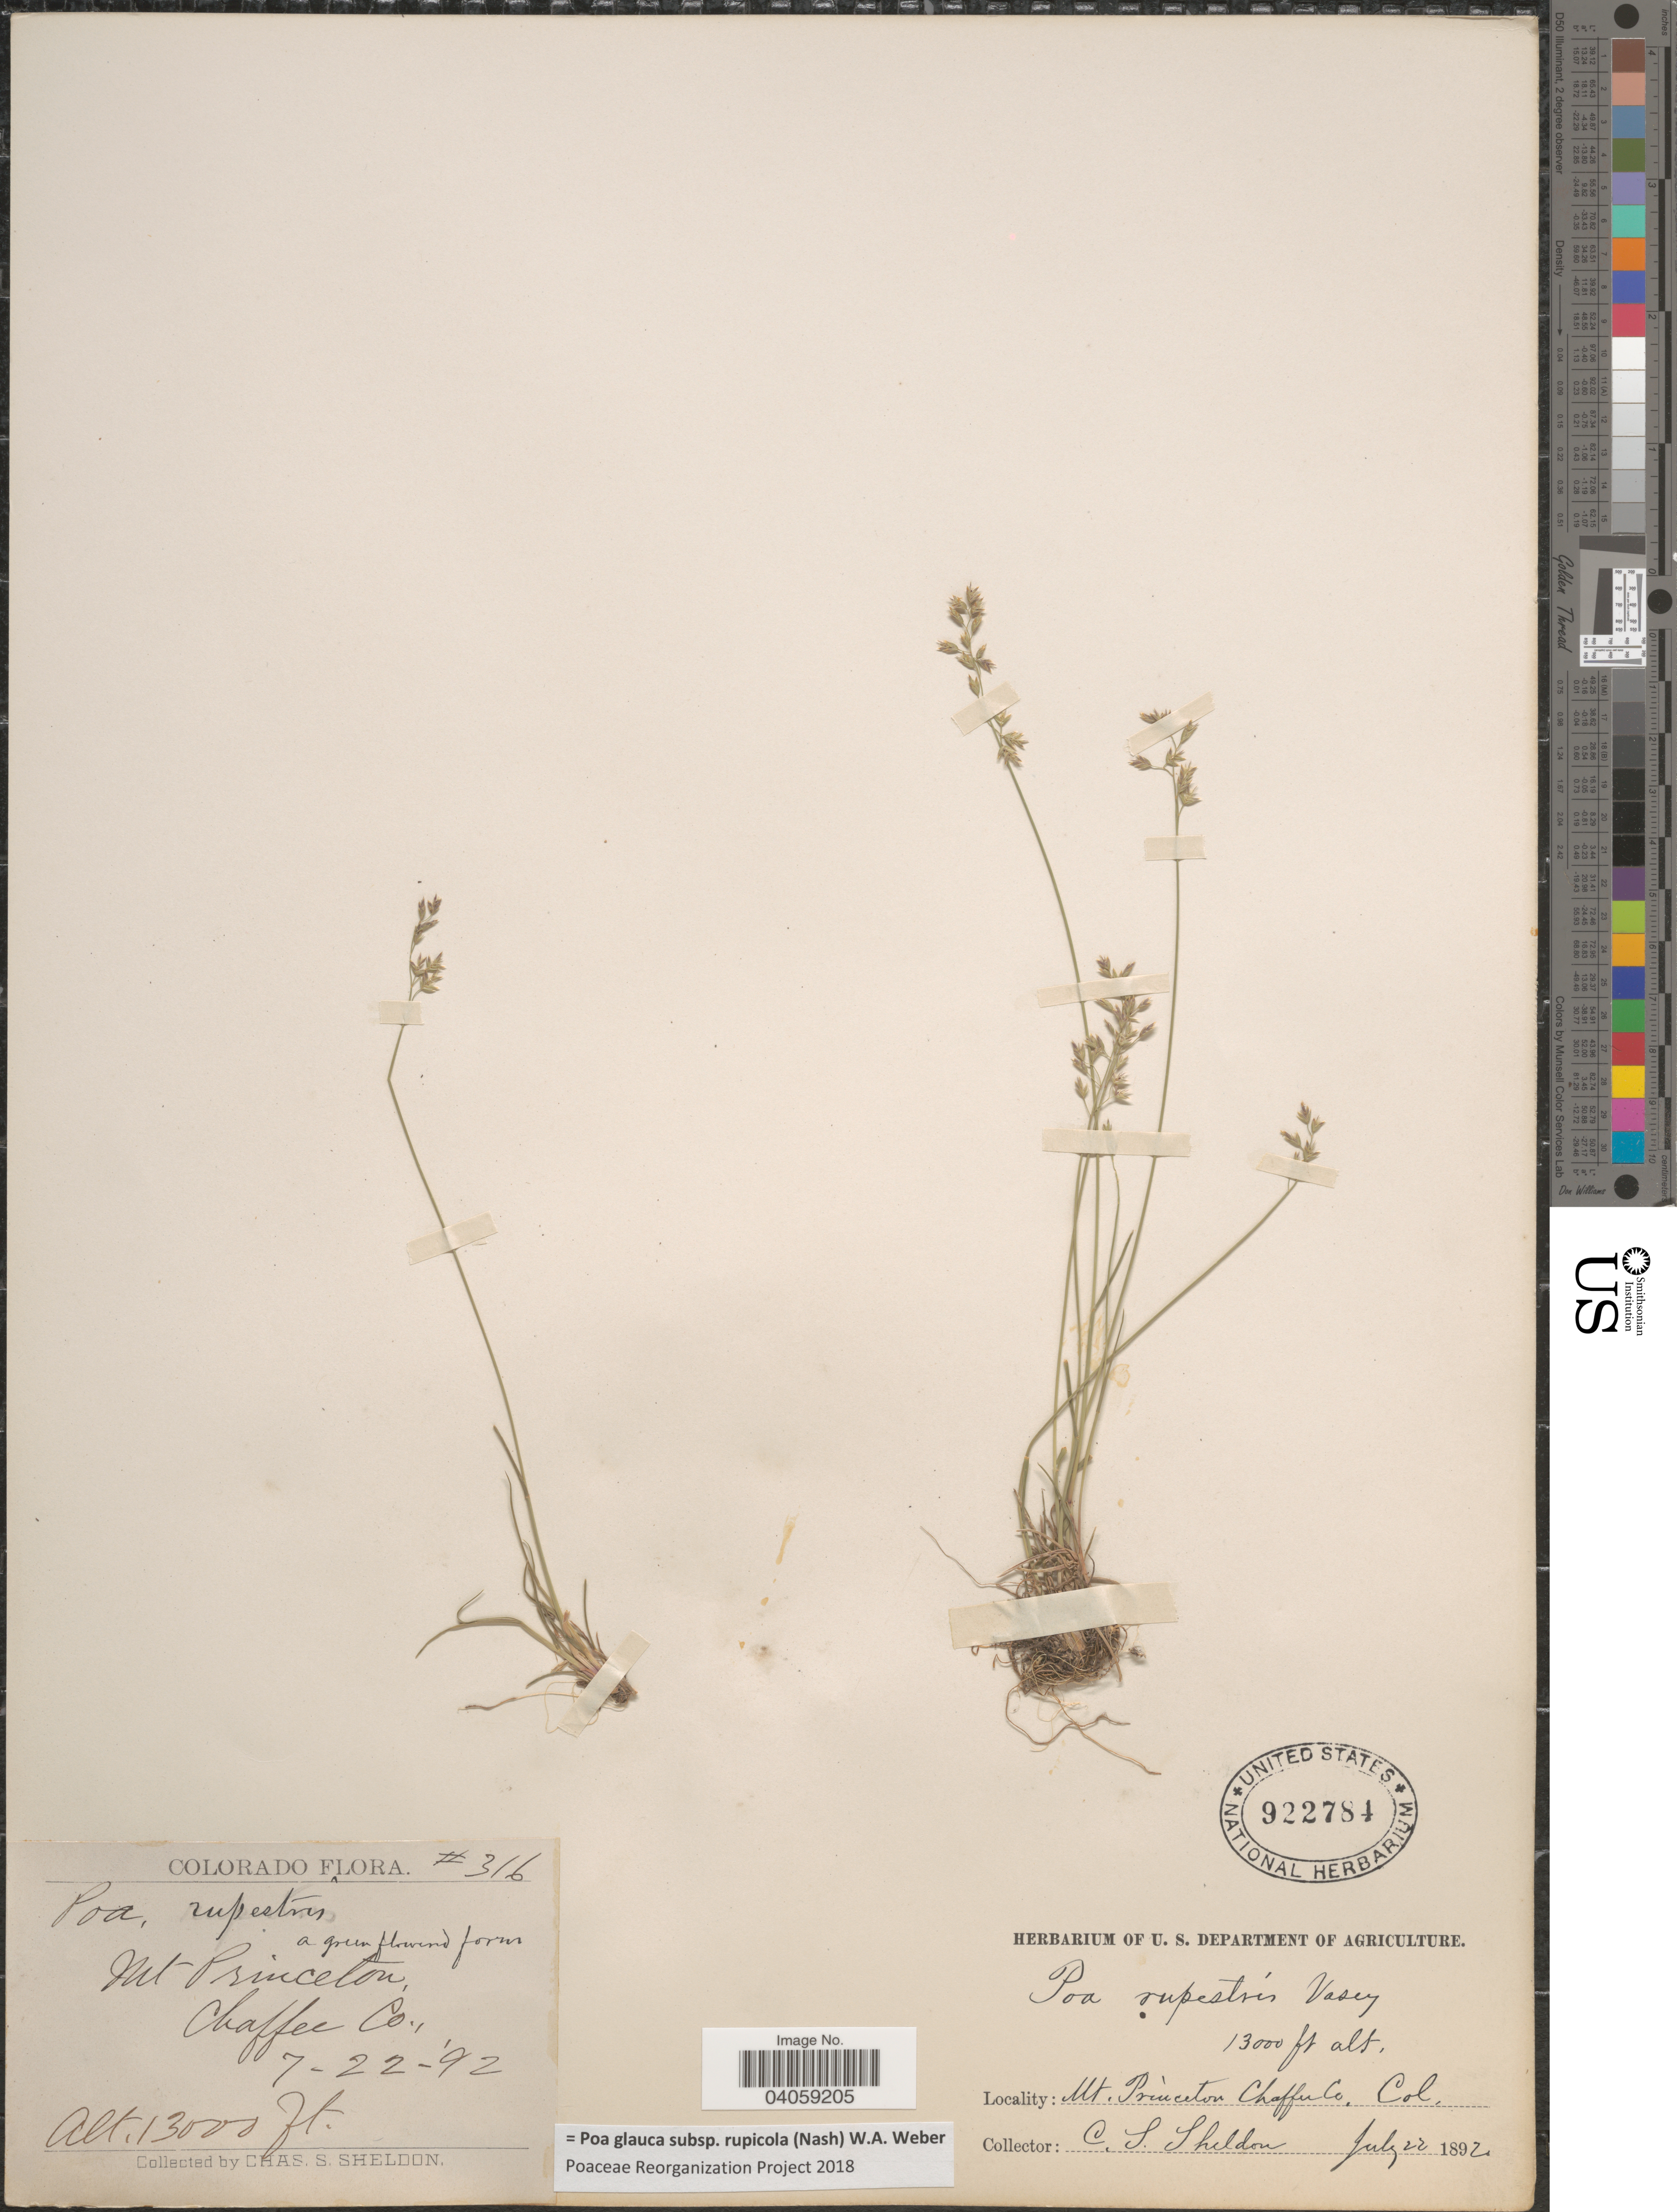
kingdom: Plantae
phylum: Tracheophyta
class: Liliopsida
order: Poales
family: Poaceae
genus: Poa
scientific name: Poa glauca subsp. rupicola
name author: (Nash) W.A. Weber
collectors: C. S. Sheldon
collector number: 316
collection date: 1892-07-22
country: United States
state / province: Colorado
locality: Mt. Princeton, Chaffee Co.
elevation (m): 3962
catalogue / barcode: US 922784